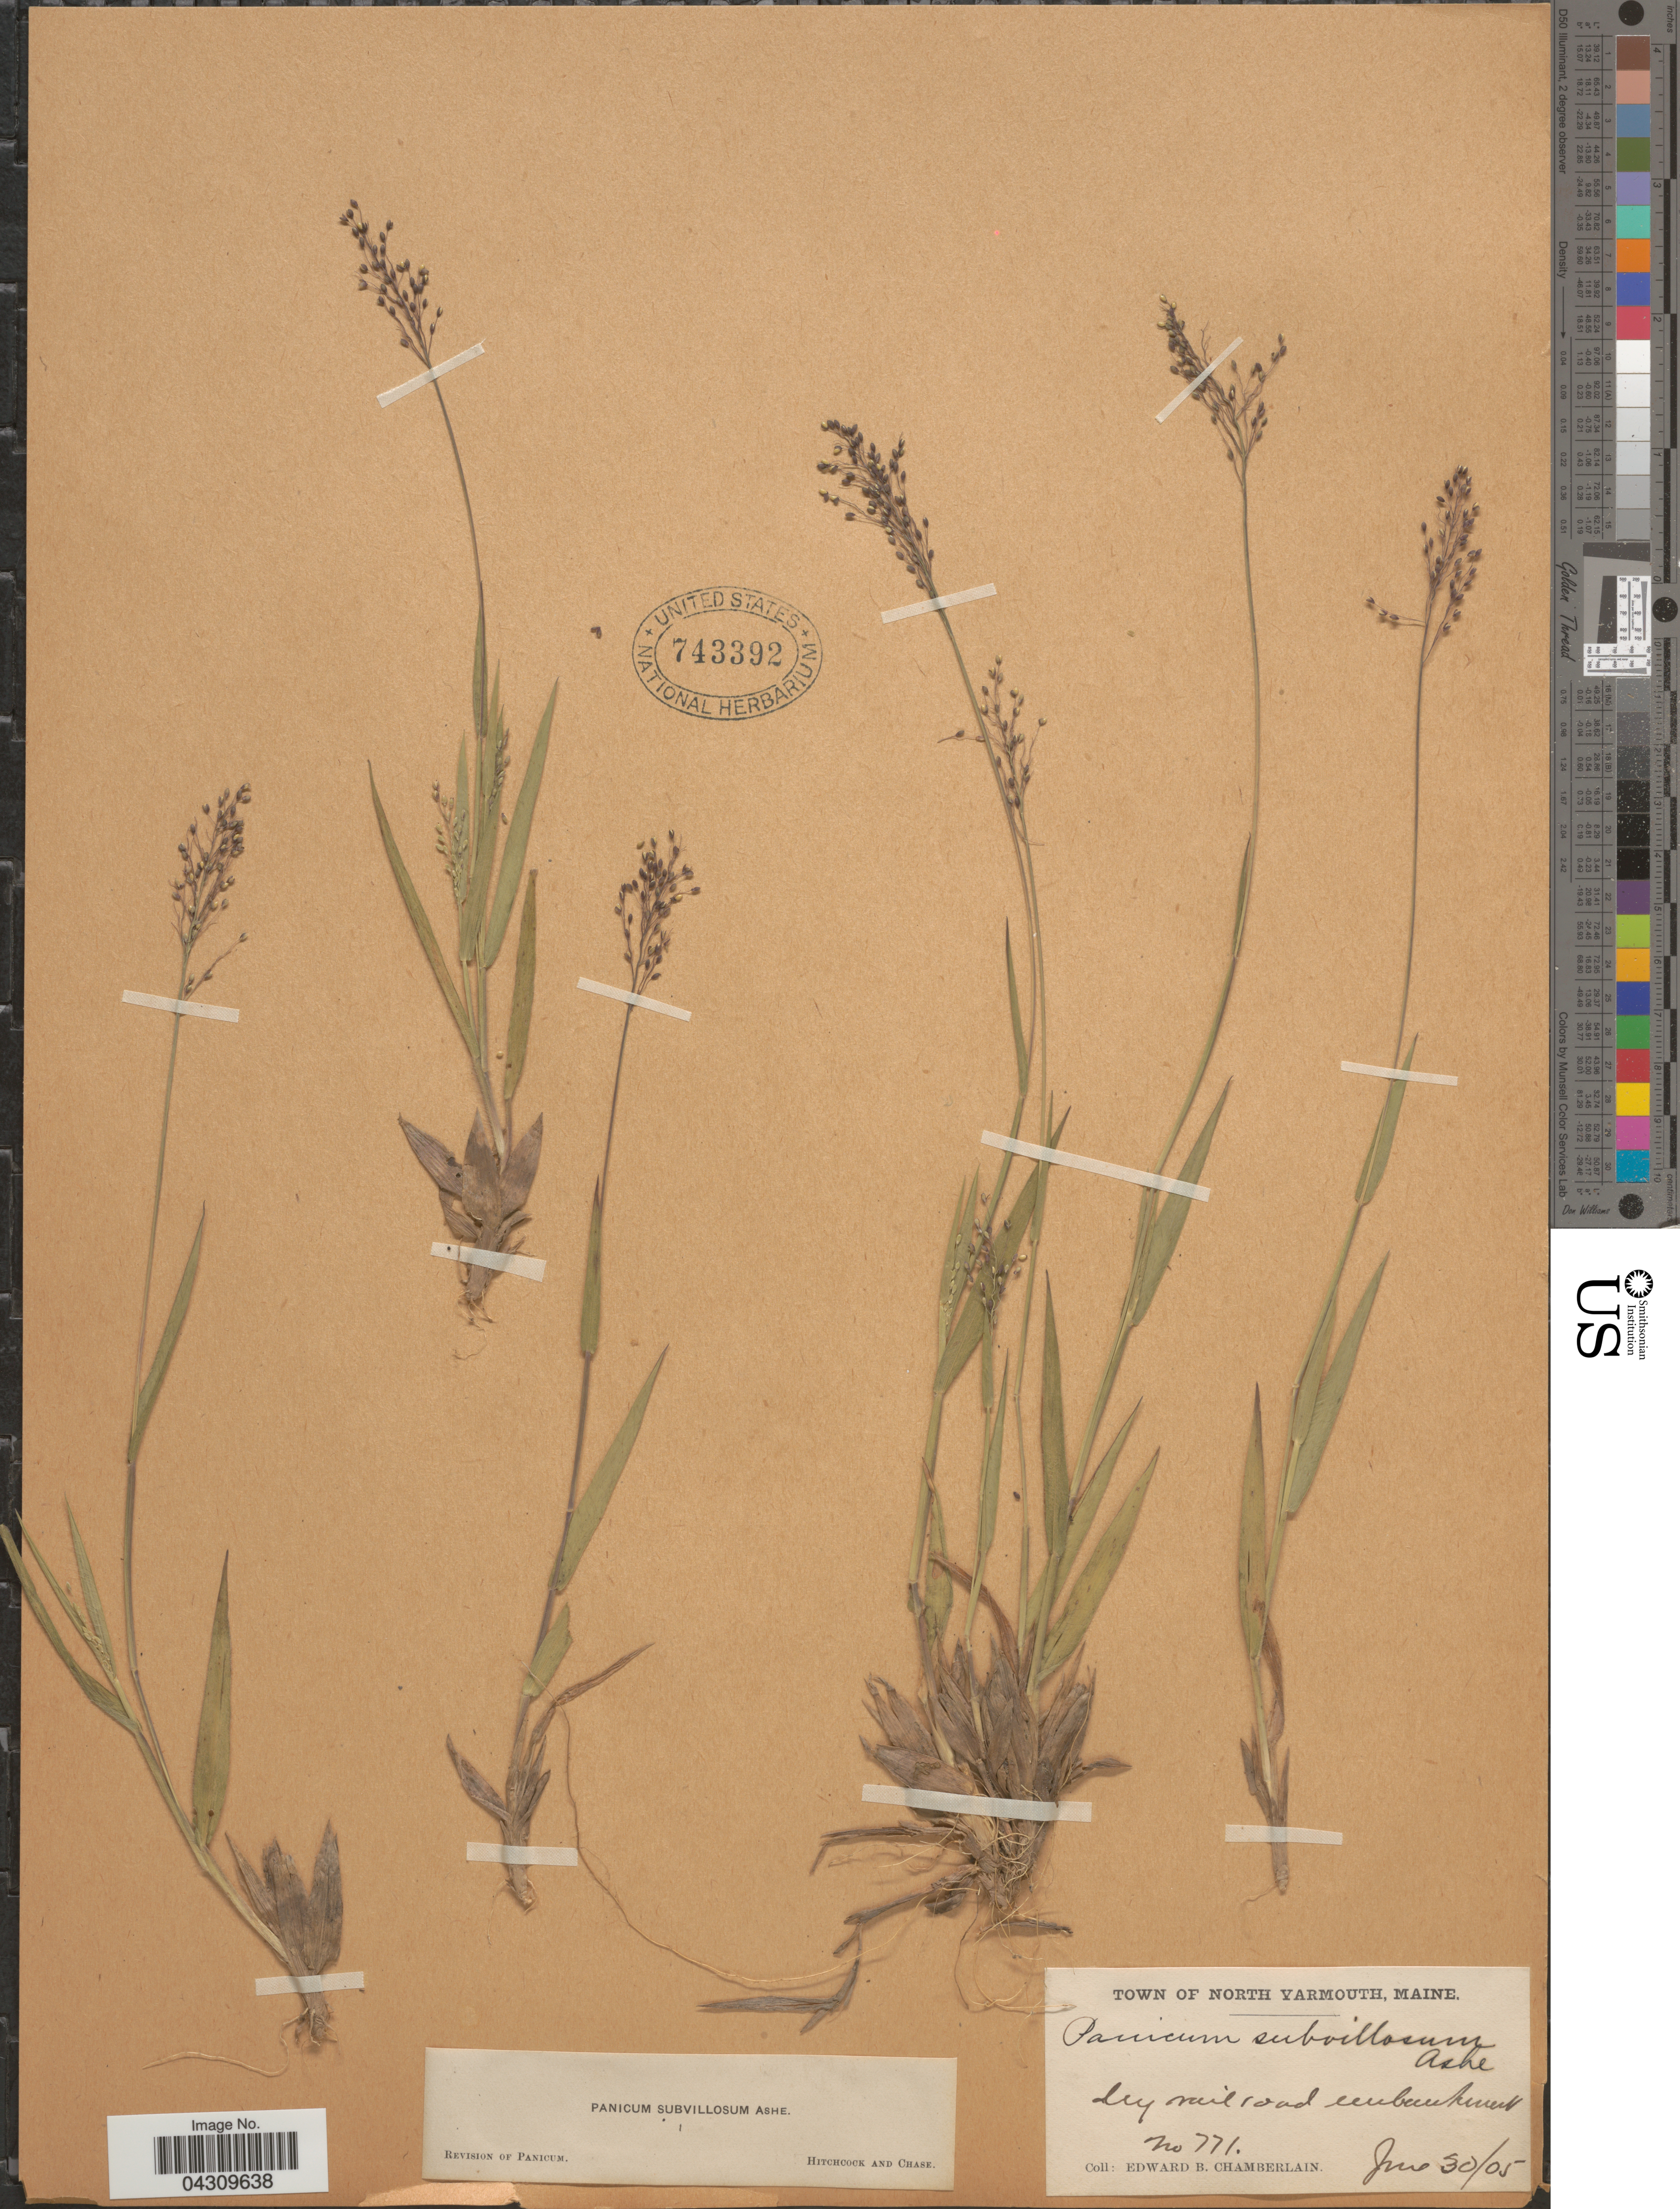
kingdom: Plantae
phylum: Tracheophyta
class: Liliopsida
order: Poales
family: Poaceae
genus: Dichanthelium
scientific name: Dichanthelium acuminatum var. acuminatum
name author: (Sw.) Gould & C.A. Clark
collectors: E. Chamberlain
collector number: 771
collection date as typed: Transcribed d/m/y: 30/6/5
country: United States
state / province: Maine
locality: North Yarmouth. Dry railroad embankment.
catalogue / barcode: US 743392